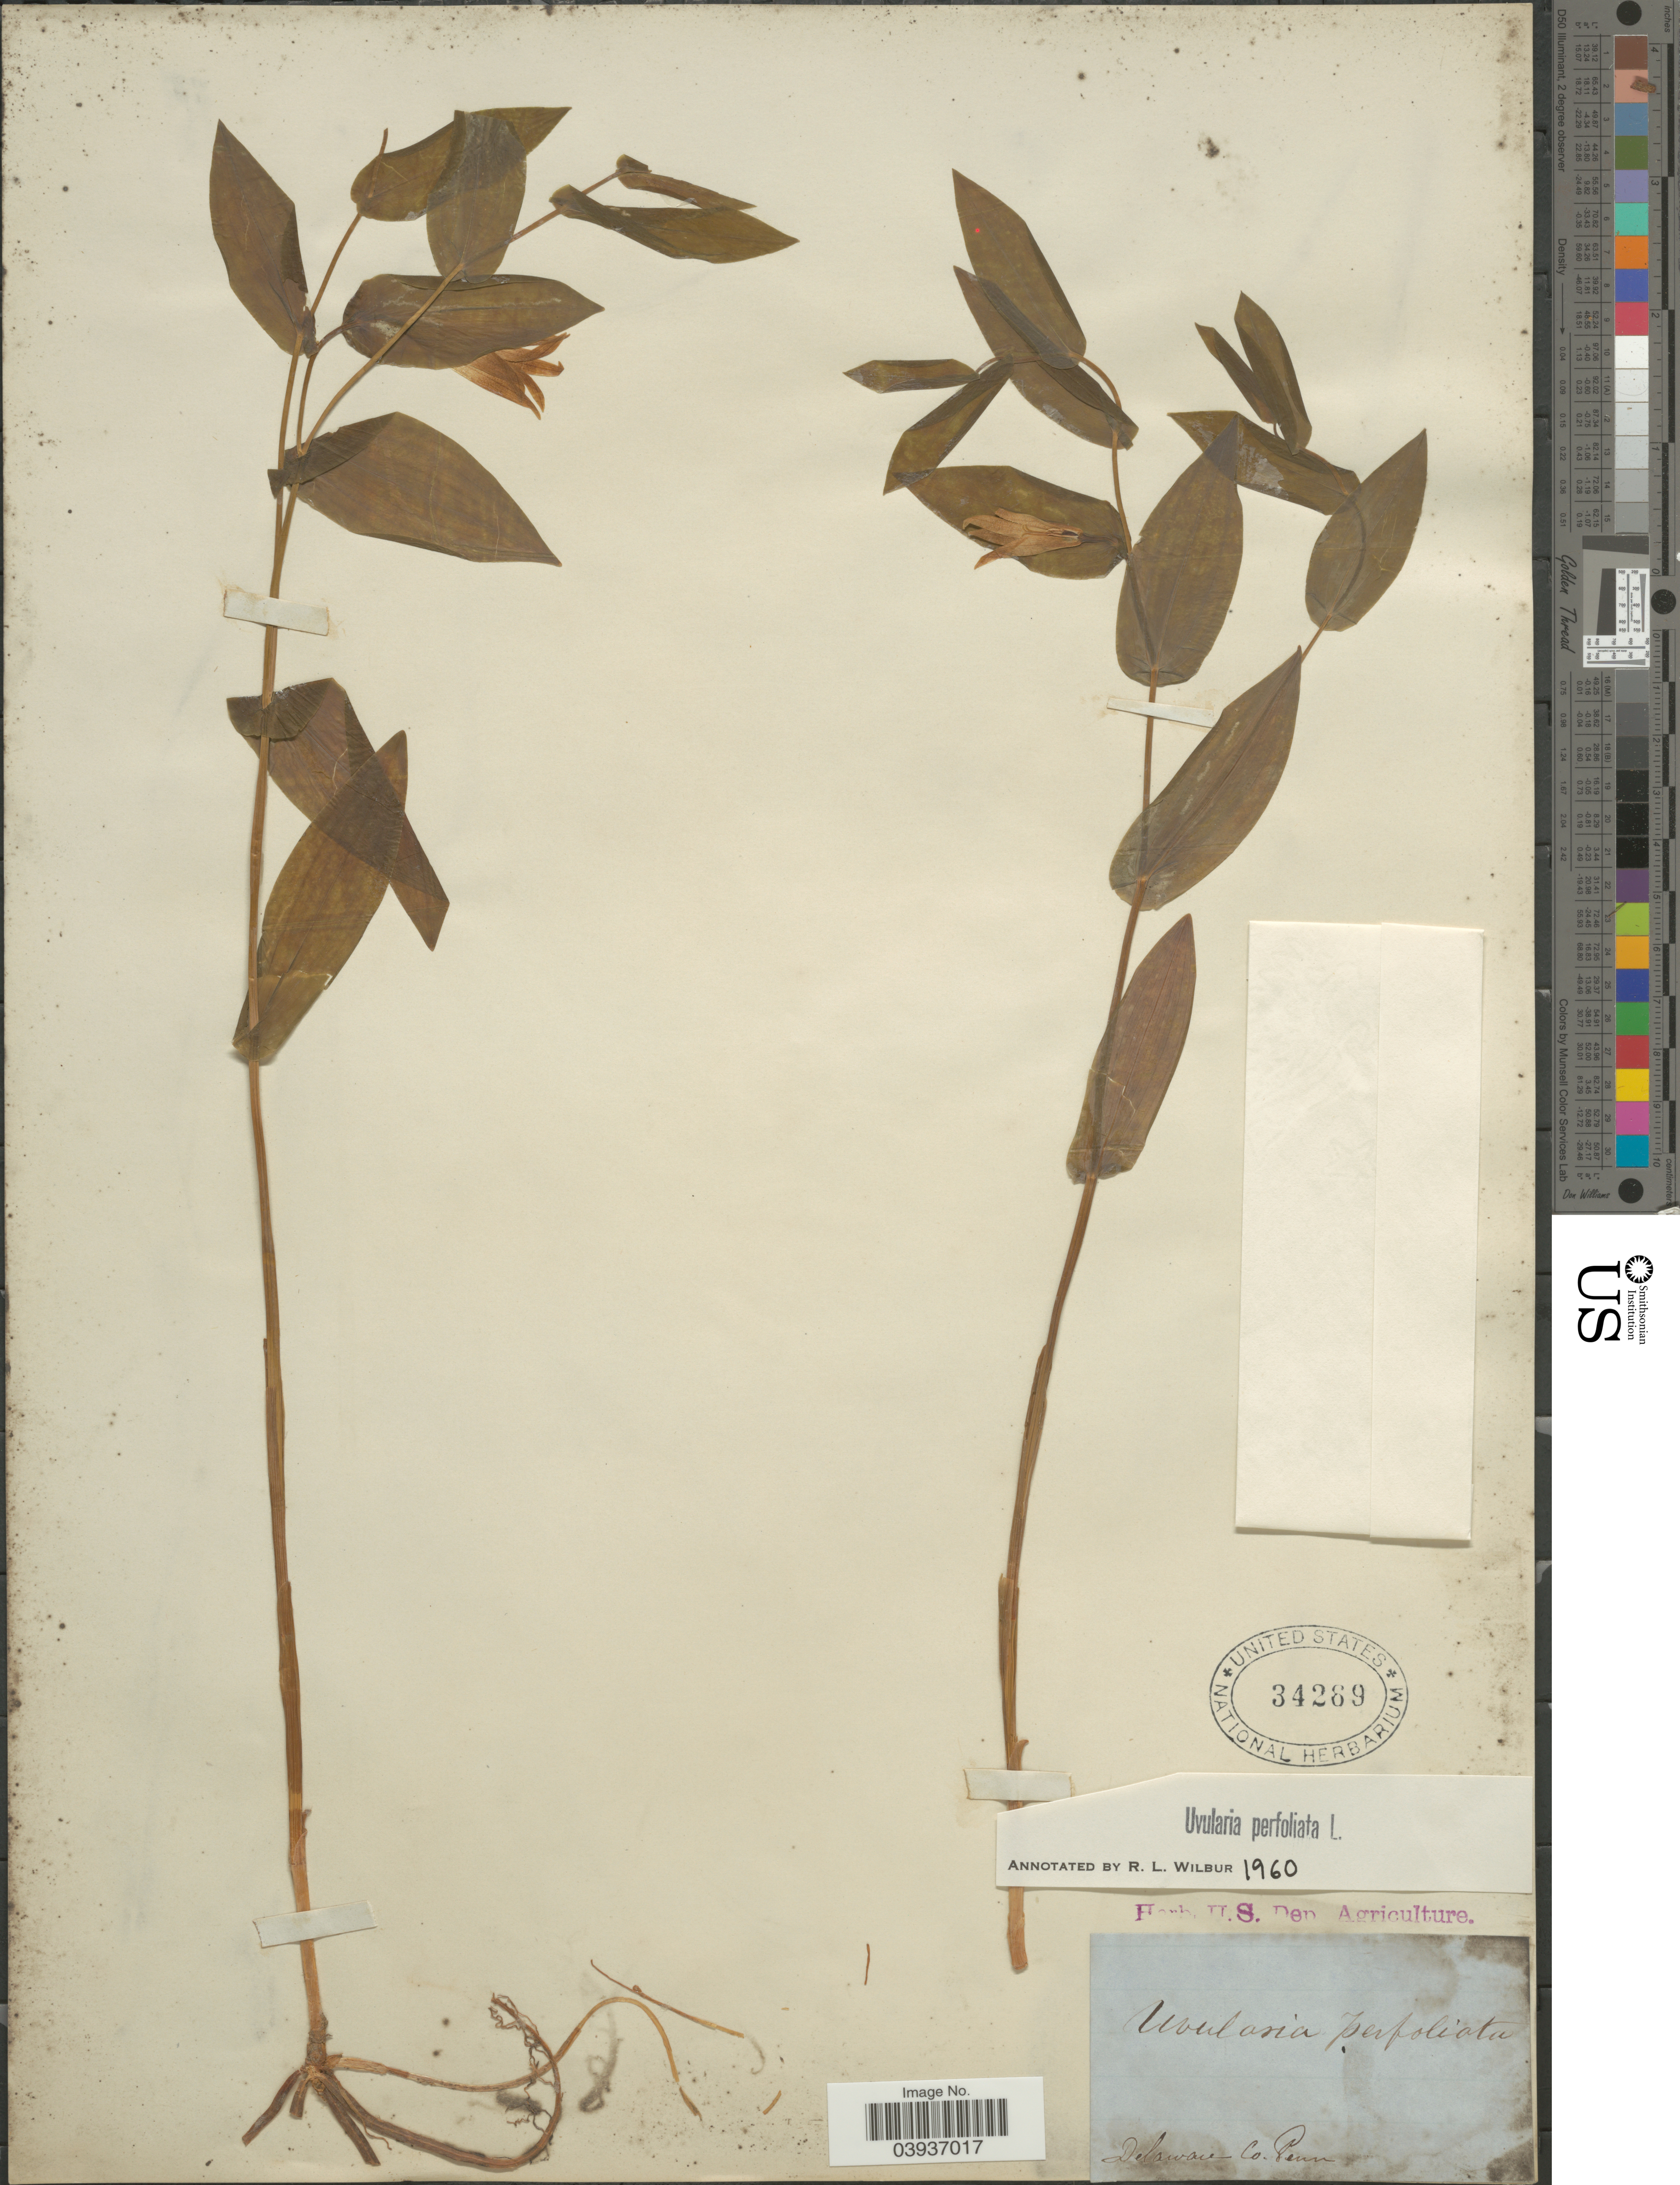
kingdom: Plantae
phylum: Tracheophyta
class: Liliopsida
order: Liliales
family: Colchicaceae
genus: Uvularia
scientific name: Uvularia perfoliata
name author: L.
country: United States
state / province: Pennsylvania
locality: Delaware Co.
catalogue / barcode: US 34269